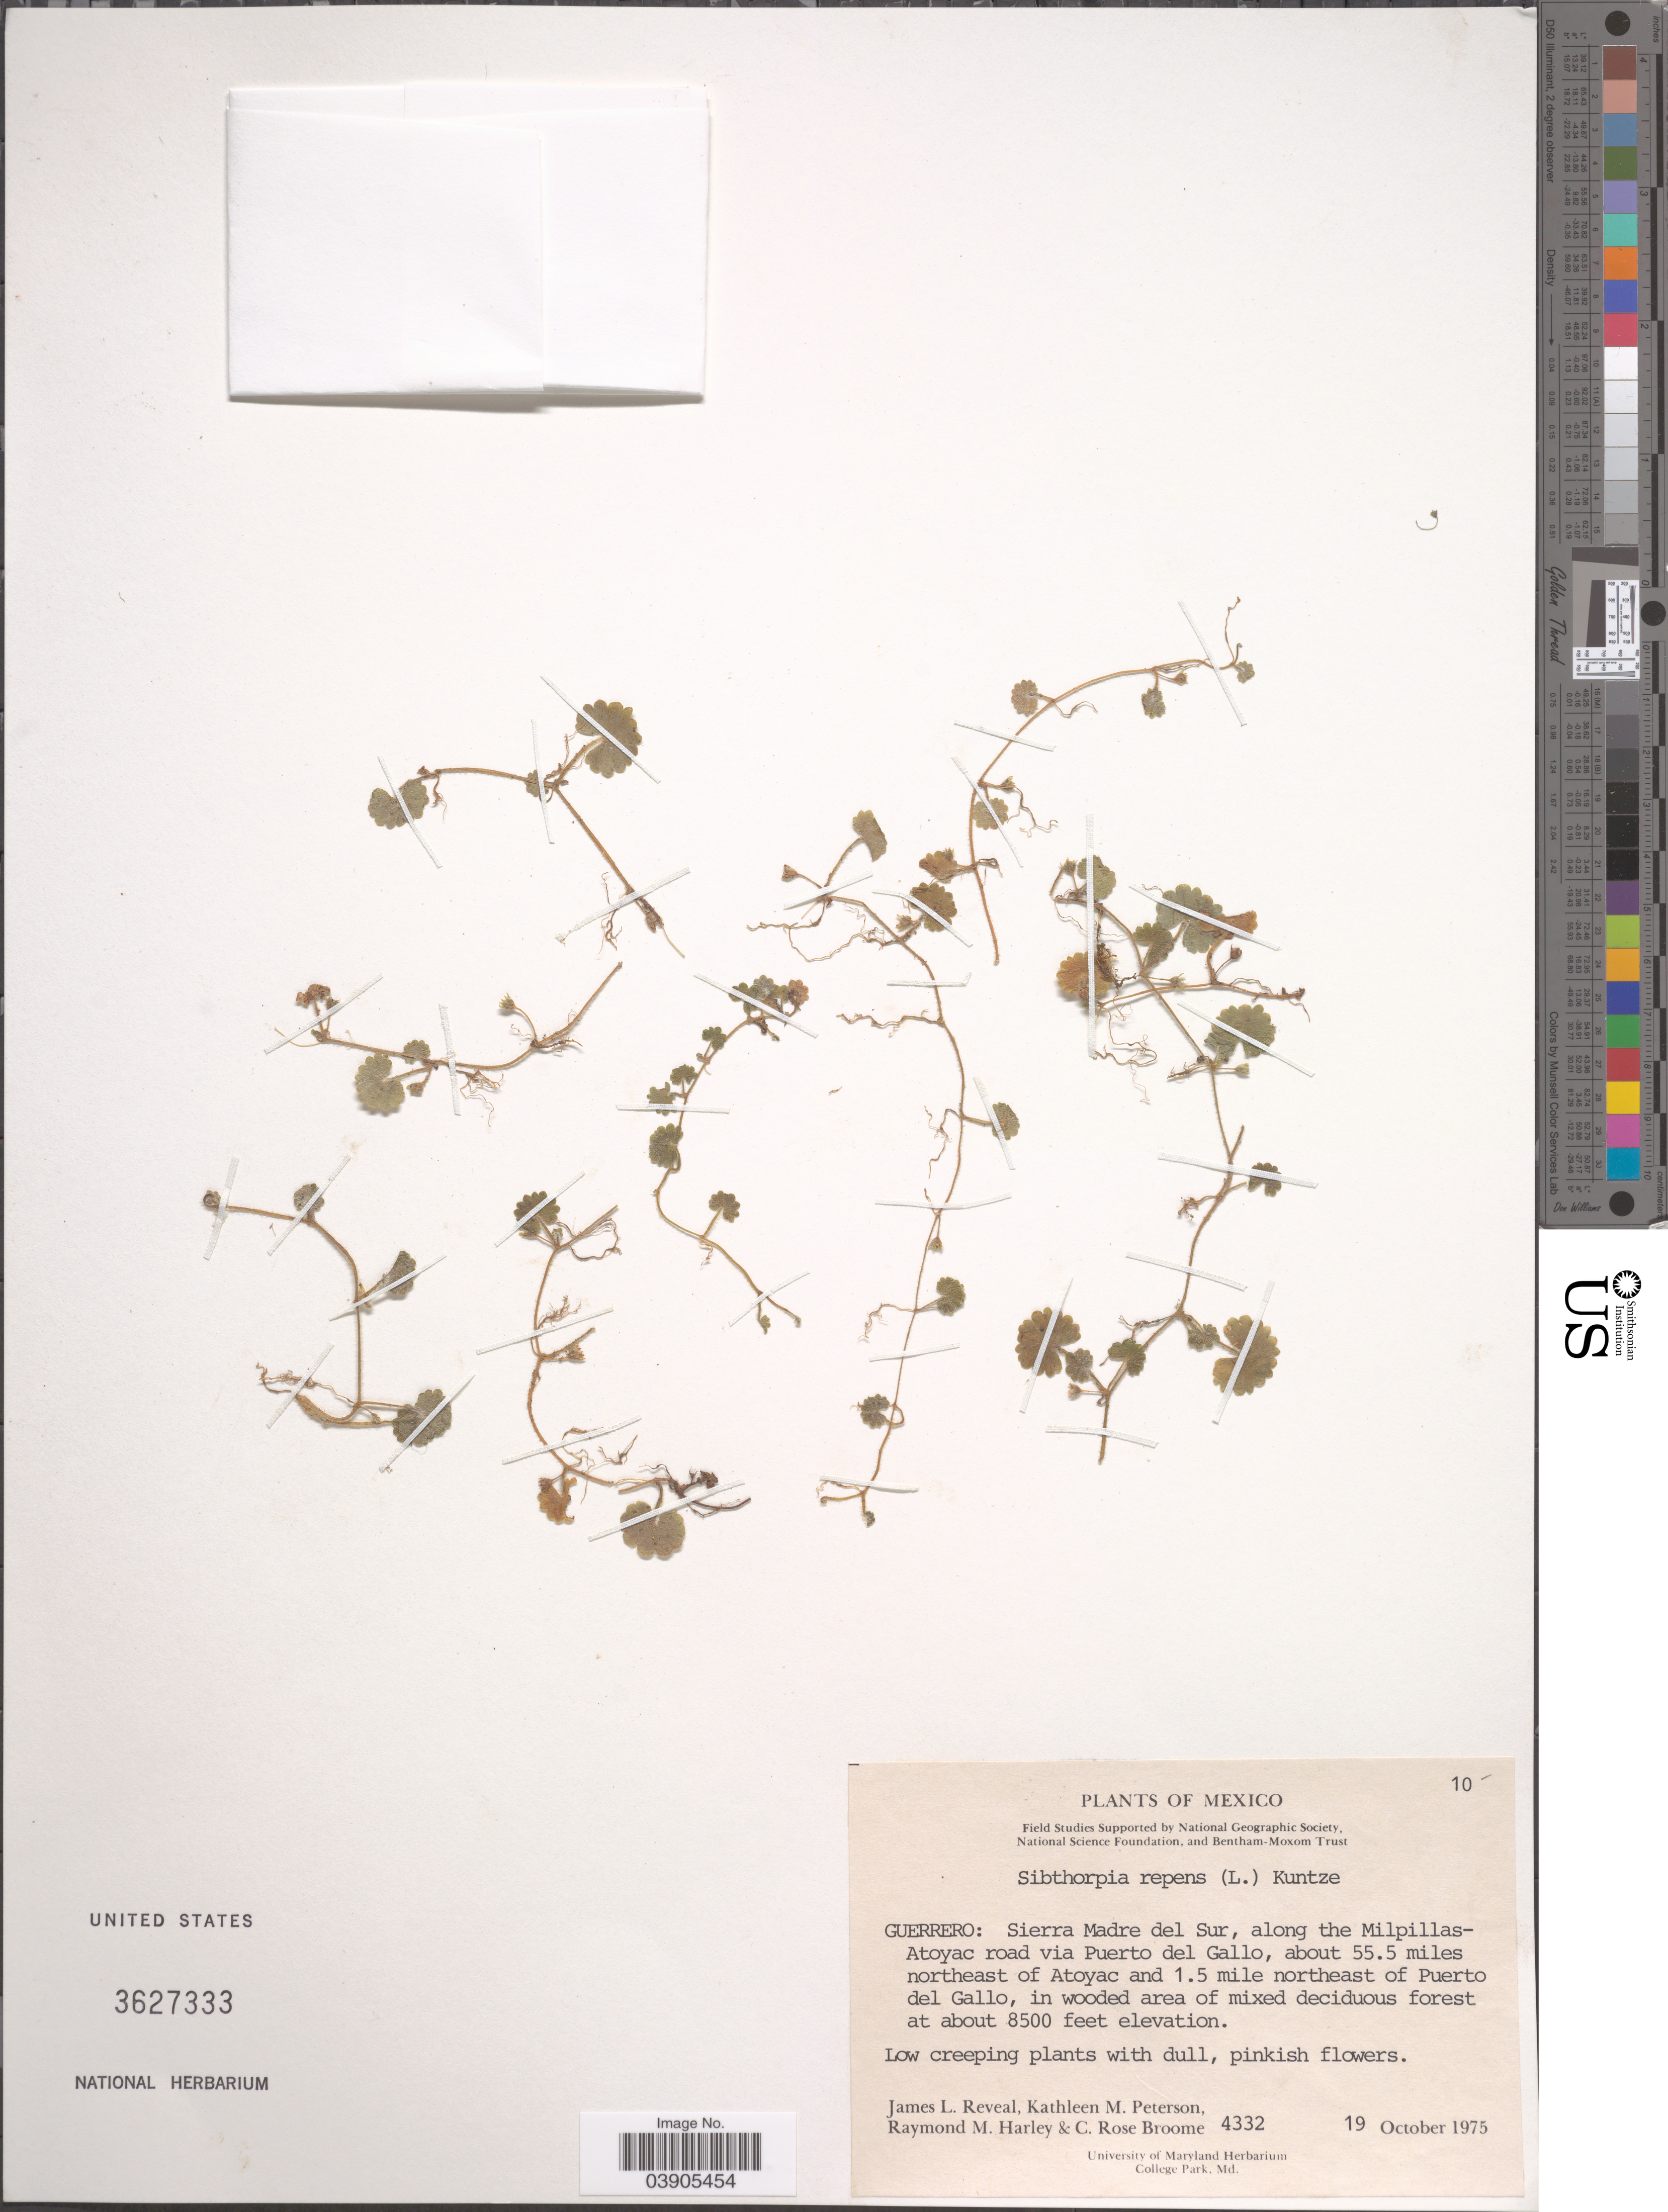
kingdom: Plantae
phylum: Tracheophyta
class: Magnoliopsida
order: Lamiales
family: Plantaginaceae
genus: Sibthorpia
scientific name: Sibthorpia repens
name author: (L.) Kuntze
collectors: J. L. Reveal, K. Peterson, R. M. Harley & C. R. Broome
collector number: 4332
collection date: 1975-10-19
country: Mexico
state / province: Guerrero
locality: Sierra Madre del Sur, along the Milpillas-Atoyac road via Puerto del Gallo, about 55.5 miles northeast of Atoyac and 1.5 mile northeast of Puerto del Gallo.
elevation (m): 2591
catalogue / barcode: US 3627333